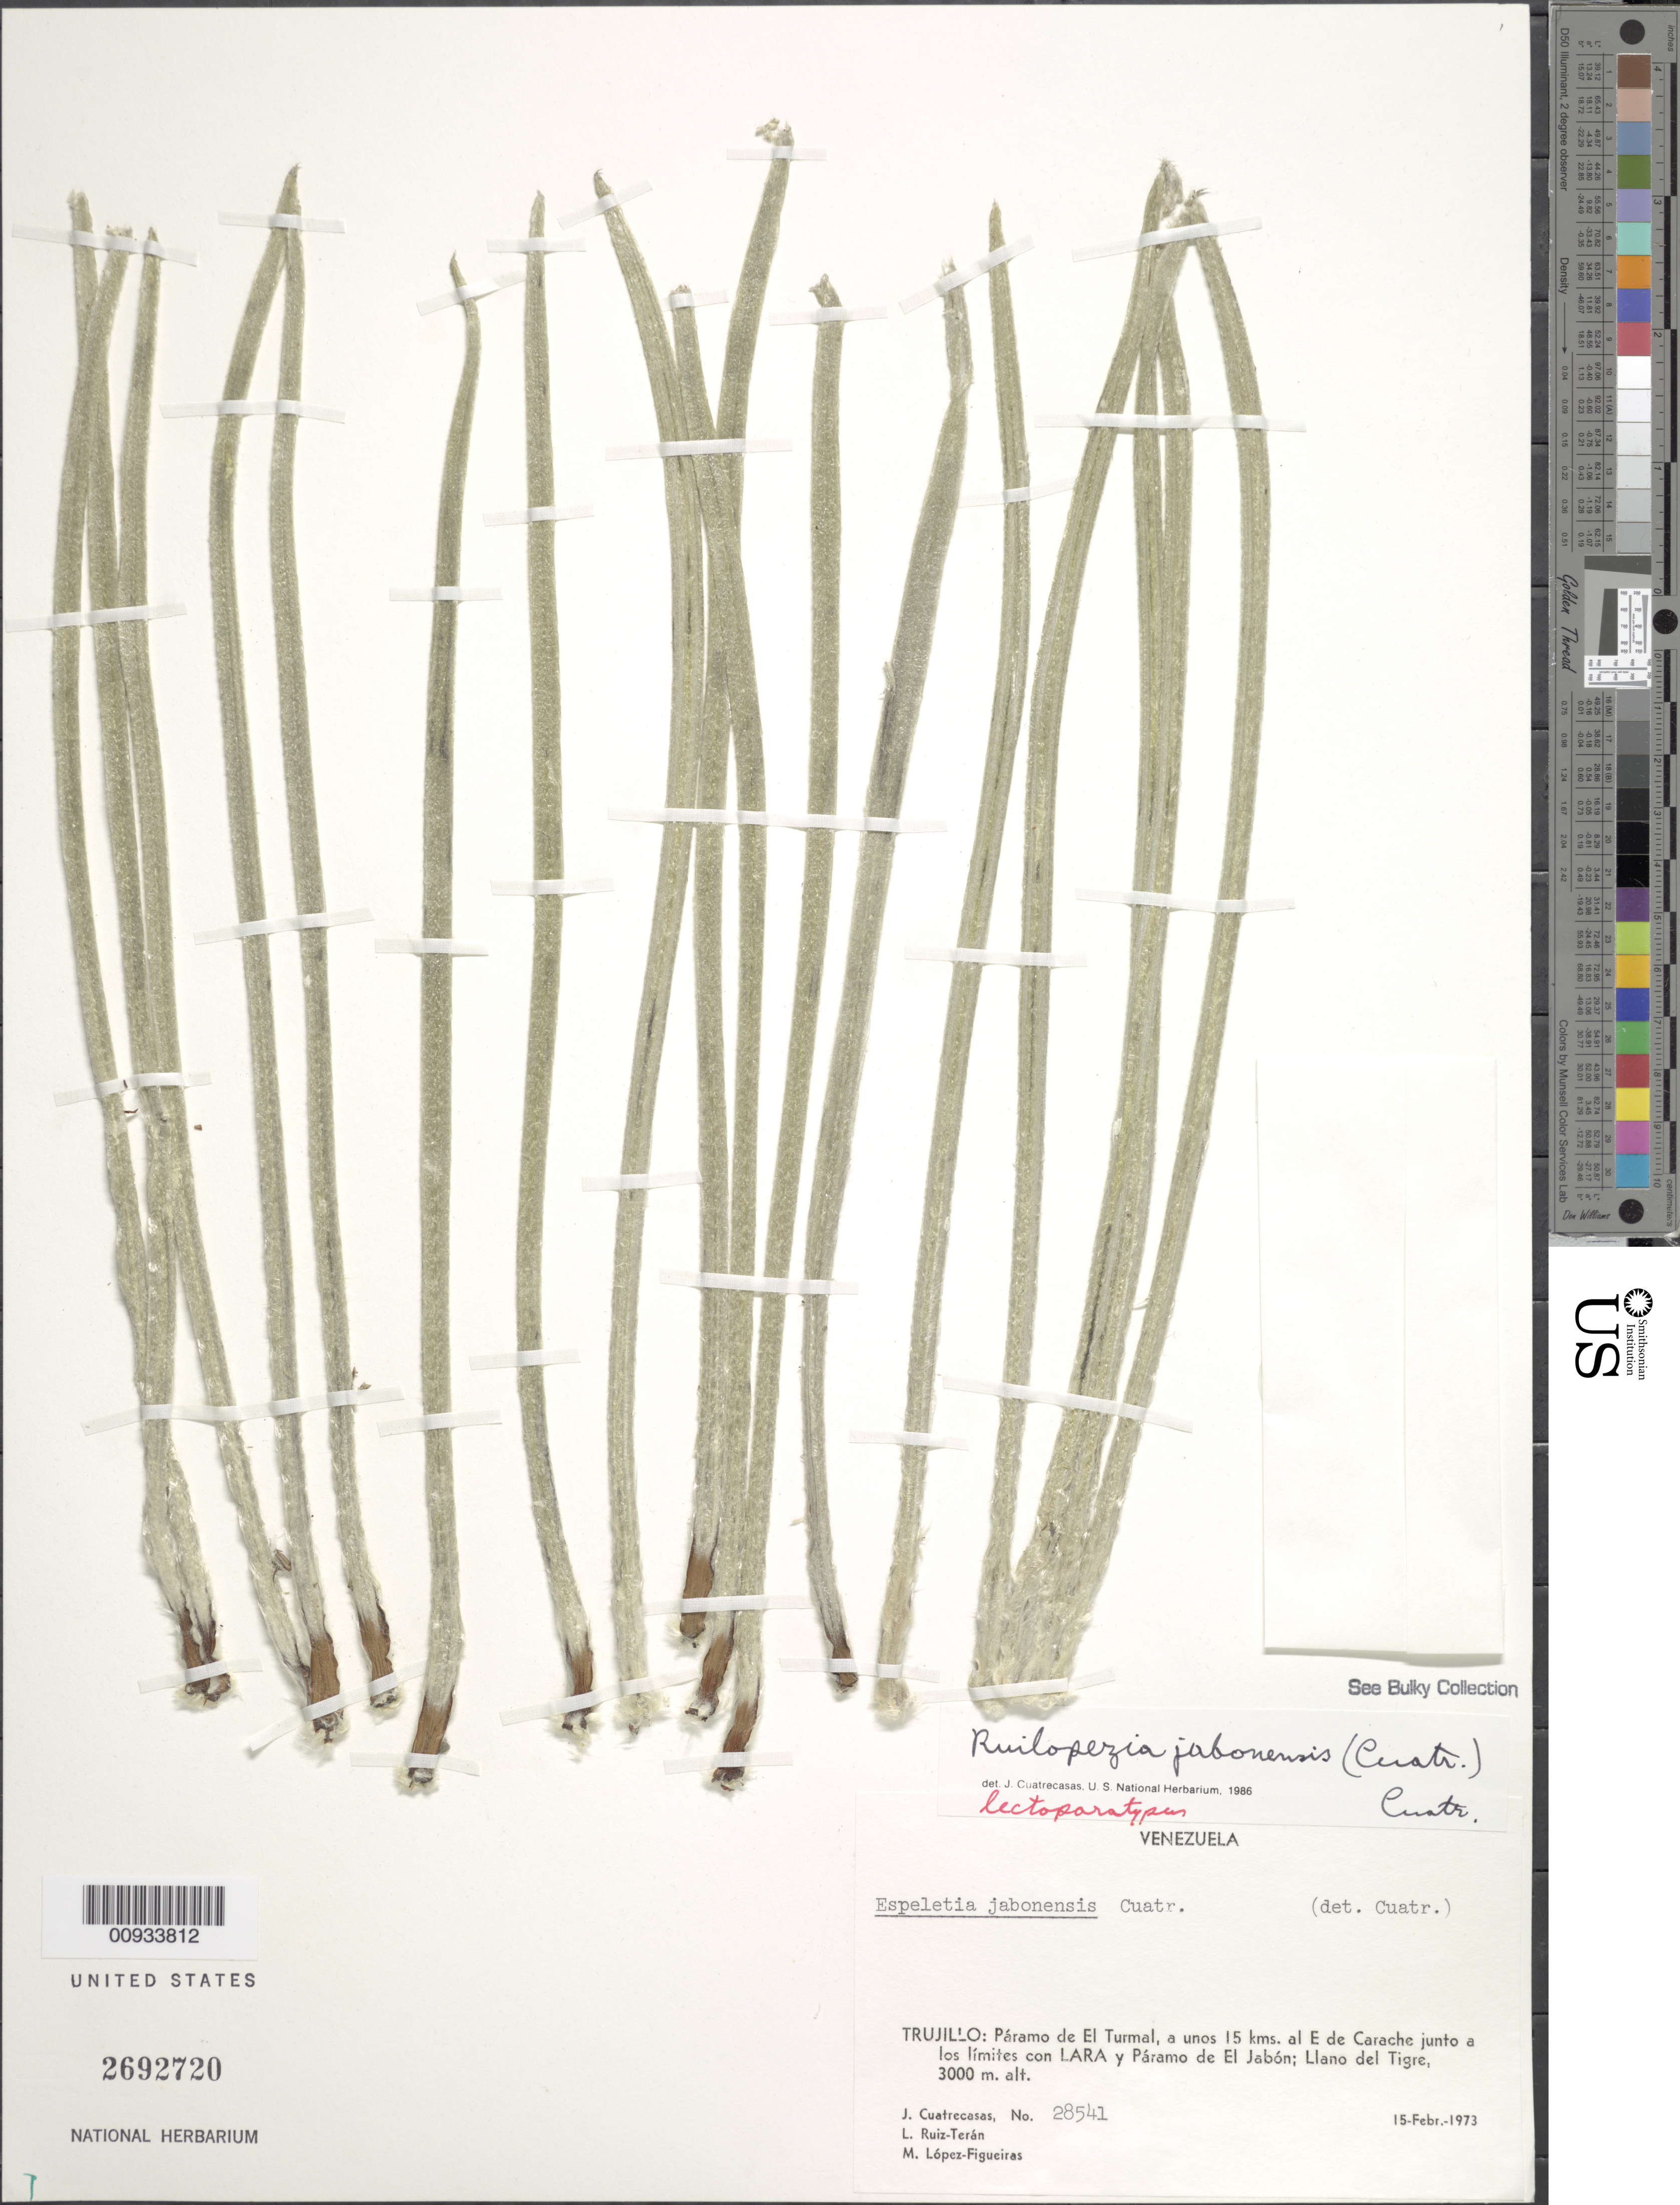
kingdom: Plantae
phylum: Tracheophyta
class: Magnoliopsida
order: Asterales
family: Asteraceae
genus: Ruilopezia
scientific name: Ruilopezia jabonensis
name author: (Cuatrec.) Cuatrec.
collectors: J. Cuatrecasas, L. E. Ruíz-Terán & M. López Figueiras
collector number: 28541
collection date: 1973-02-15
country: Venezuela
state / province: Trujillo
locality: Páramo de El Turmal. Páramo de El Turmal, a unos 15 kms. al E de Carache junto a los límites con Lara y Páramo de El Jabón; Llano del Tigre.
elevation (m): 3000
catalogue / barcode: US 2692720